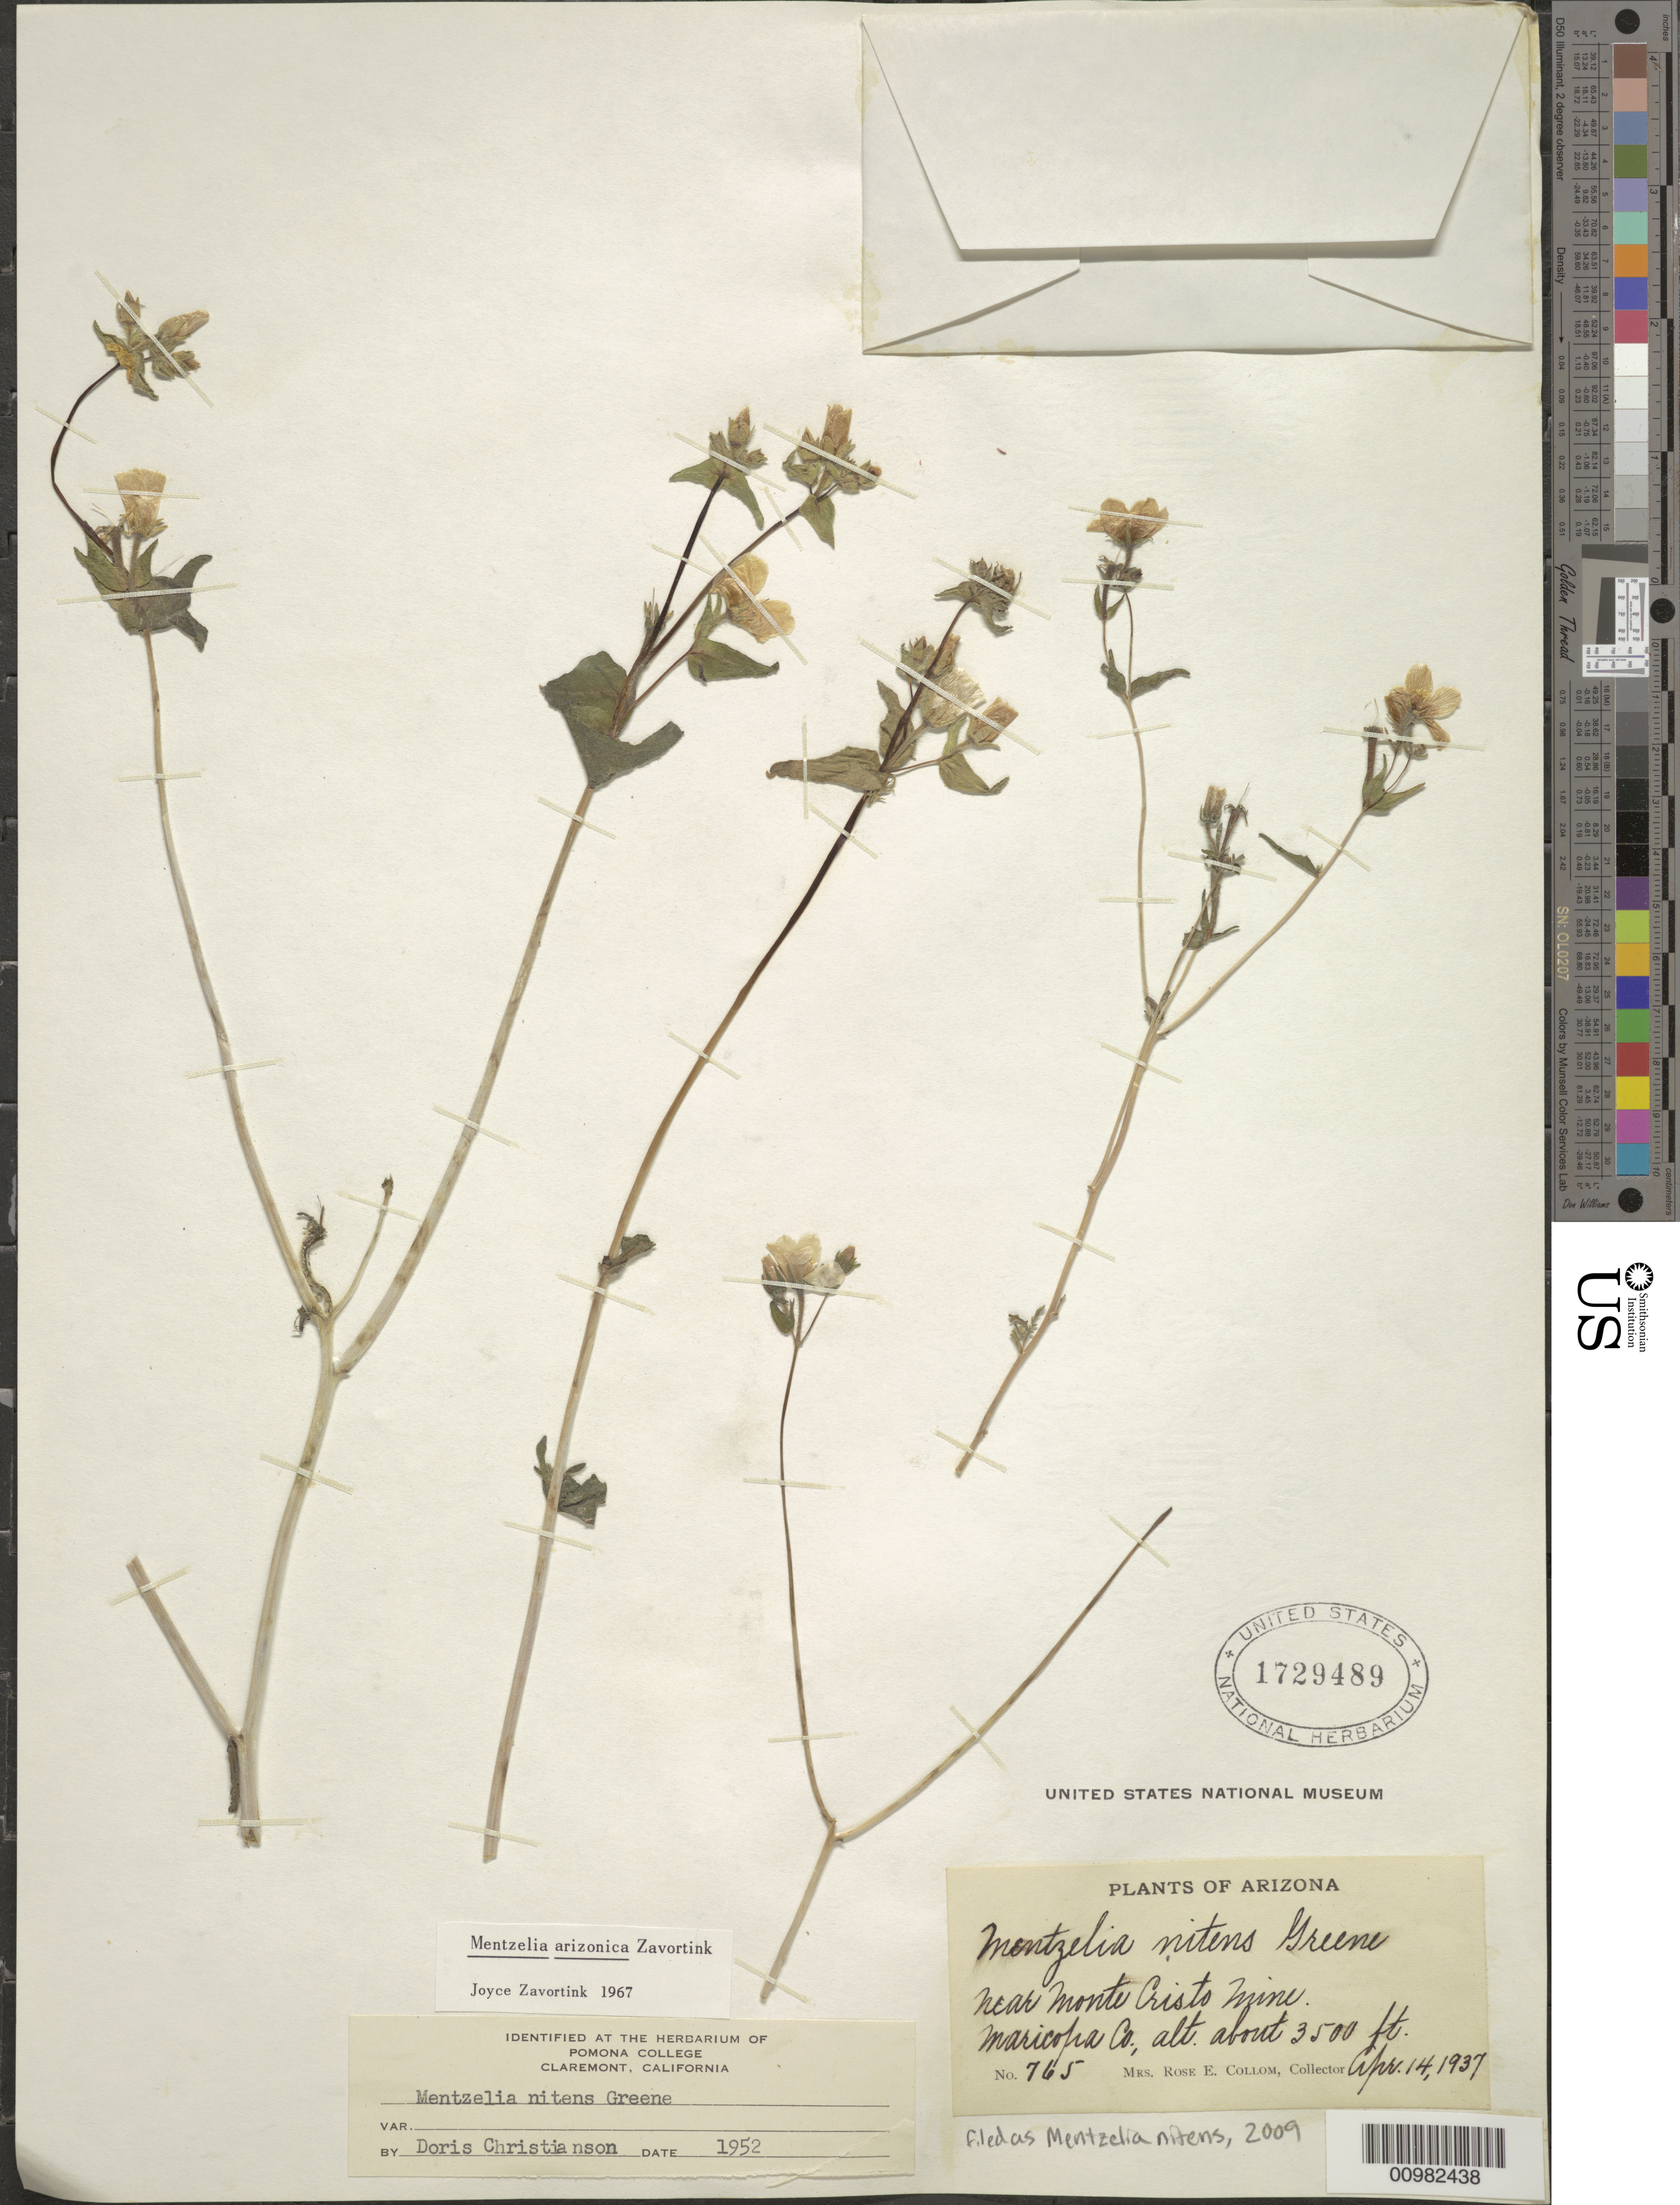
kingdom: Plantae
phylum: Tracheophyta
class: Magnoliopsida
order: Cornales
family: Loasaceae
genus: Mentzelia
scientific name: Mentzelia nitens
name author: Greene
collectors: R. E. Collom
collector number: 765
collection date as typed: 14 Apr 1937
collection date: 1937-04-14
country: United States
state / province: Arizona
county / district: Maricopa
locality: Near Monte Cristo Mine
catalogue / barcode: US 1729489